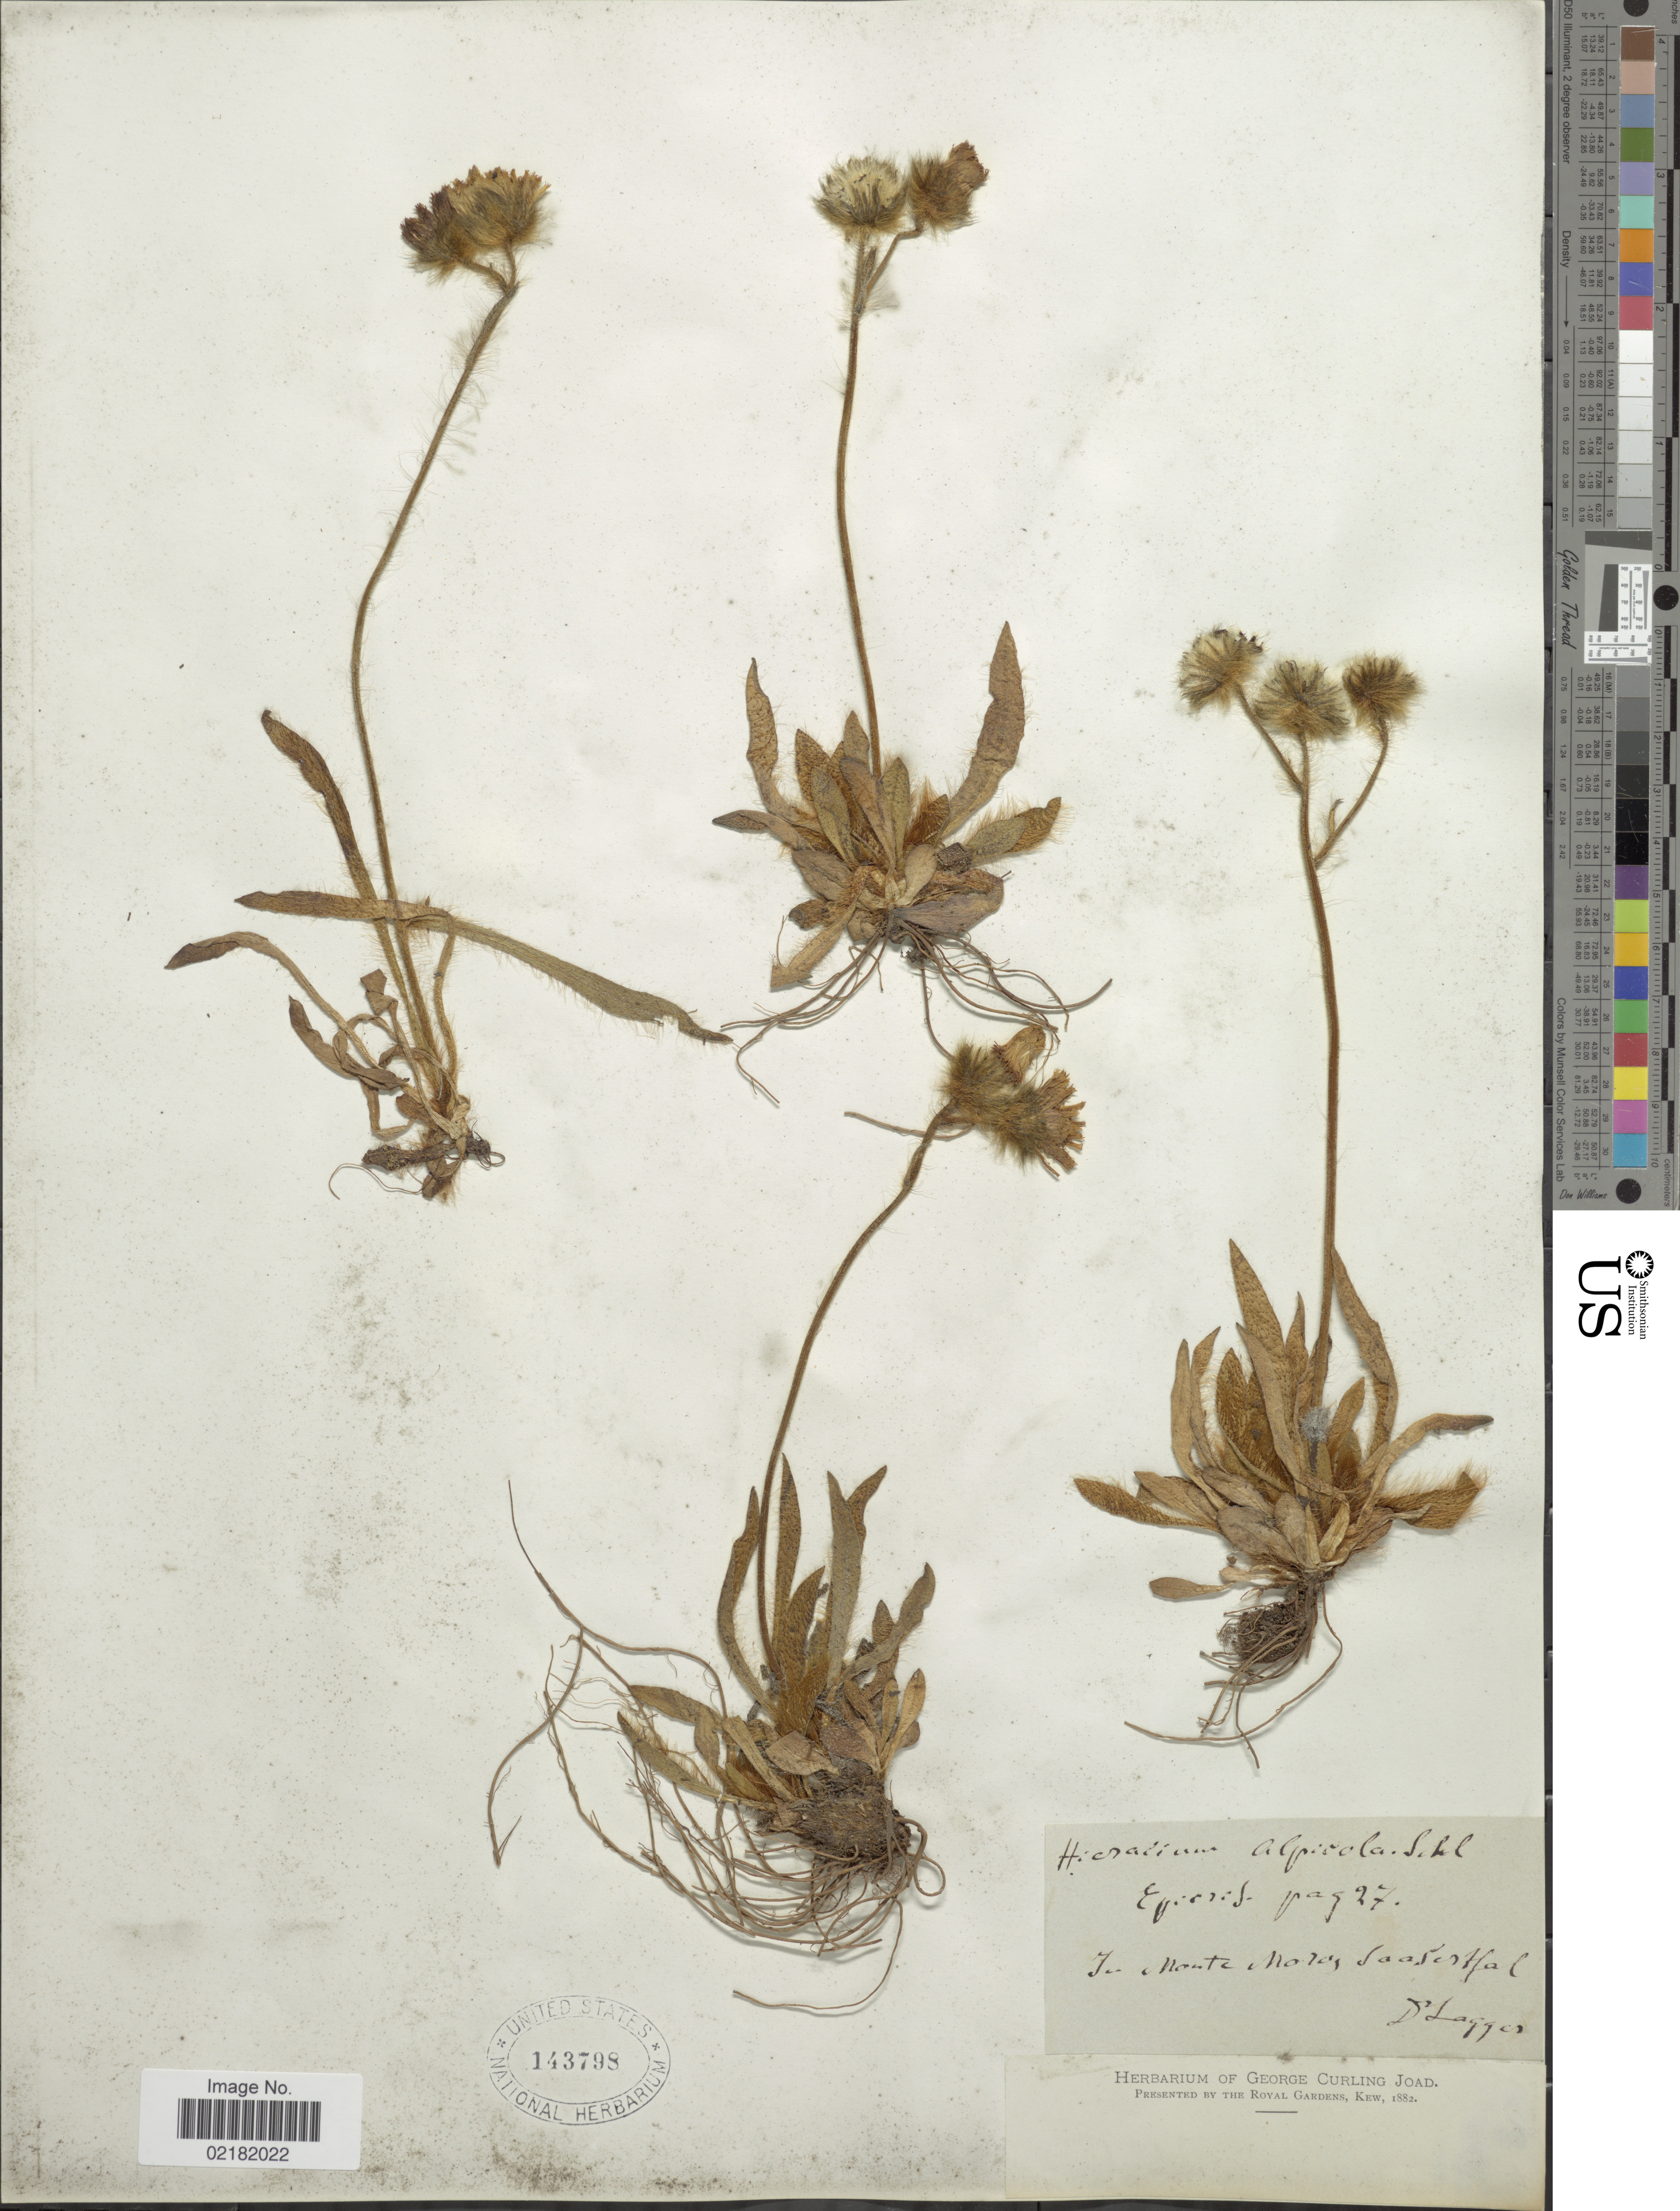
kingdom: Plantae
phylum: Tracheophyta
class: Magnoliopsida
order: Asterales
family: Asteraceae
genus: Hieracium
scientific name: Hieracium alpicola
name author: Steud. & Hochst.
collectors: F. J. Lagger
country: Switzerland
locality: In monte Moros Saasthal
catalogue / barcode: US 143798